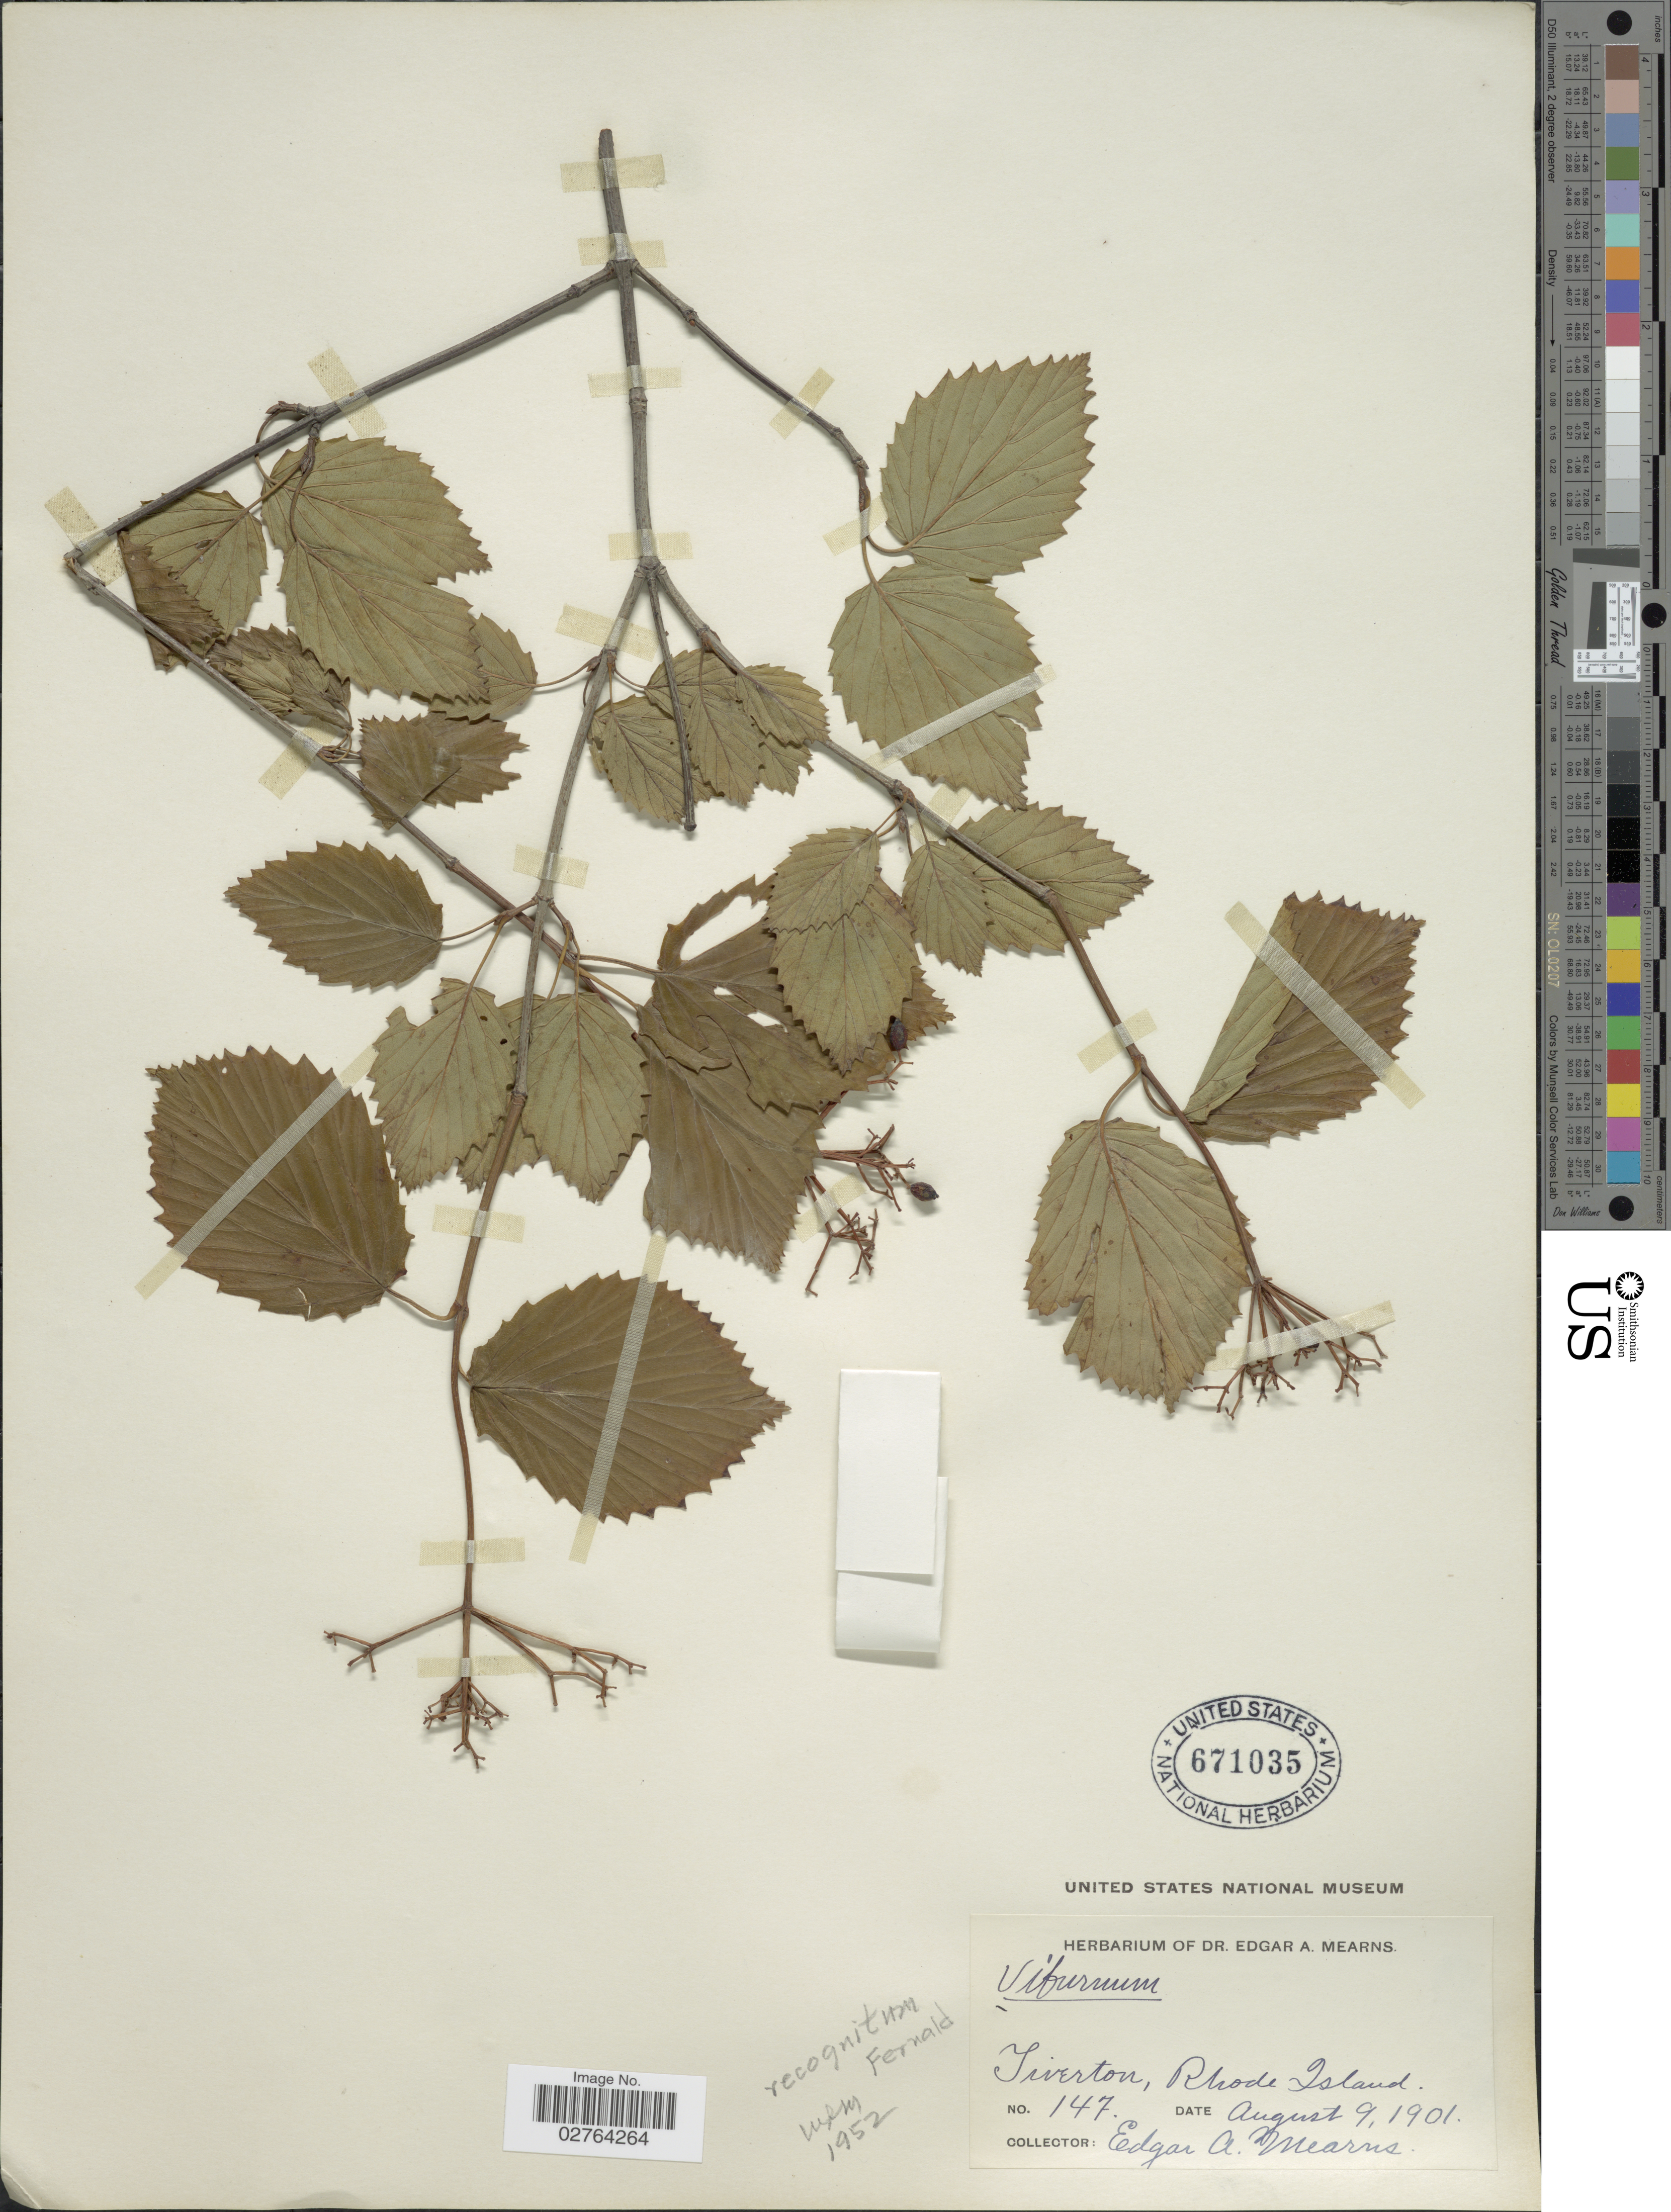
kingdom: Plantae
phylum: Tracheophyta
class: Magnoliopsida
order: Dipsacales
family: Viburnaceae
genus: Viburnum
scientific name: Viburnum recognitum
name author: Fernald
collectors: E. A. Mearns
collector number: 147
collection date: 1901-08-09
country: United States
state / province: Rhode Island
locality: Tiverton.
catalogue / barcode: US 671035